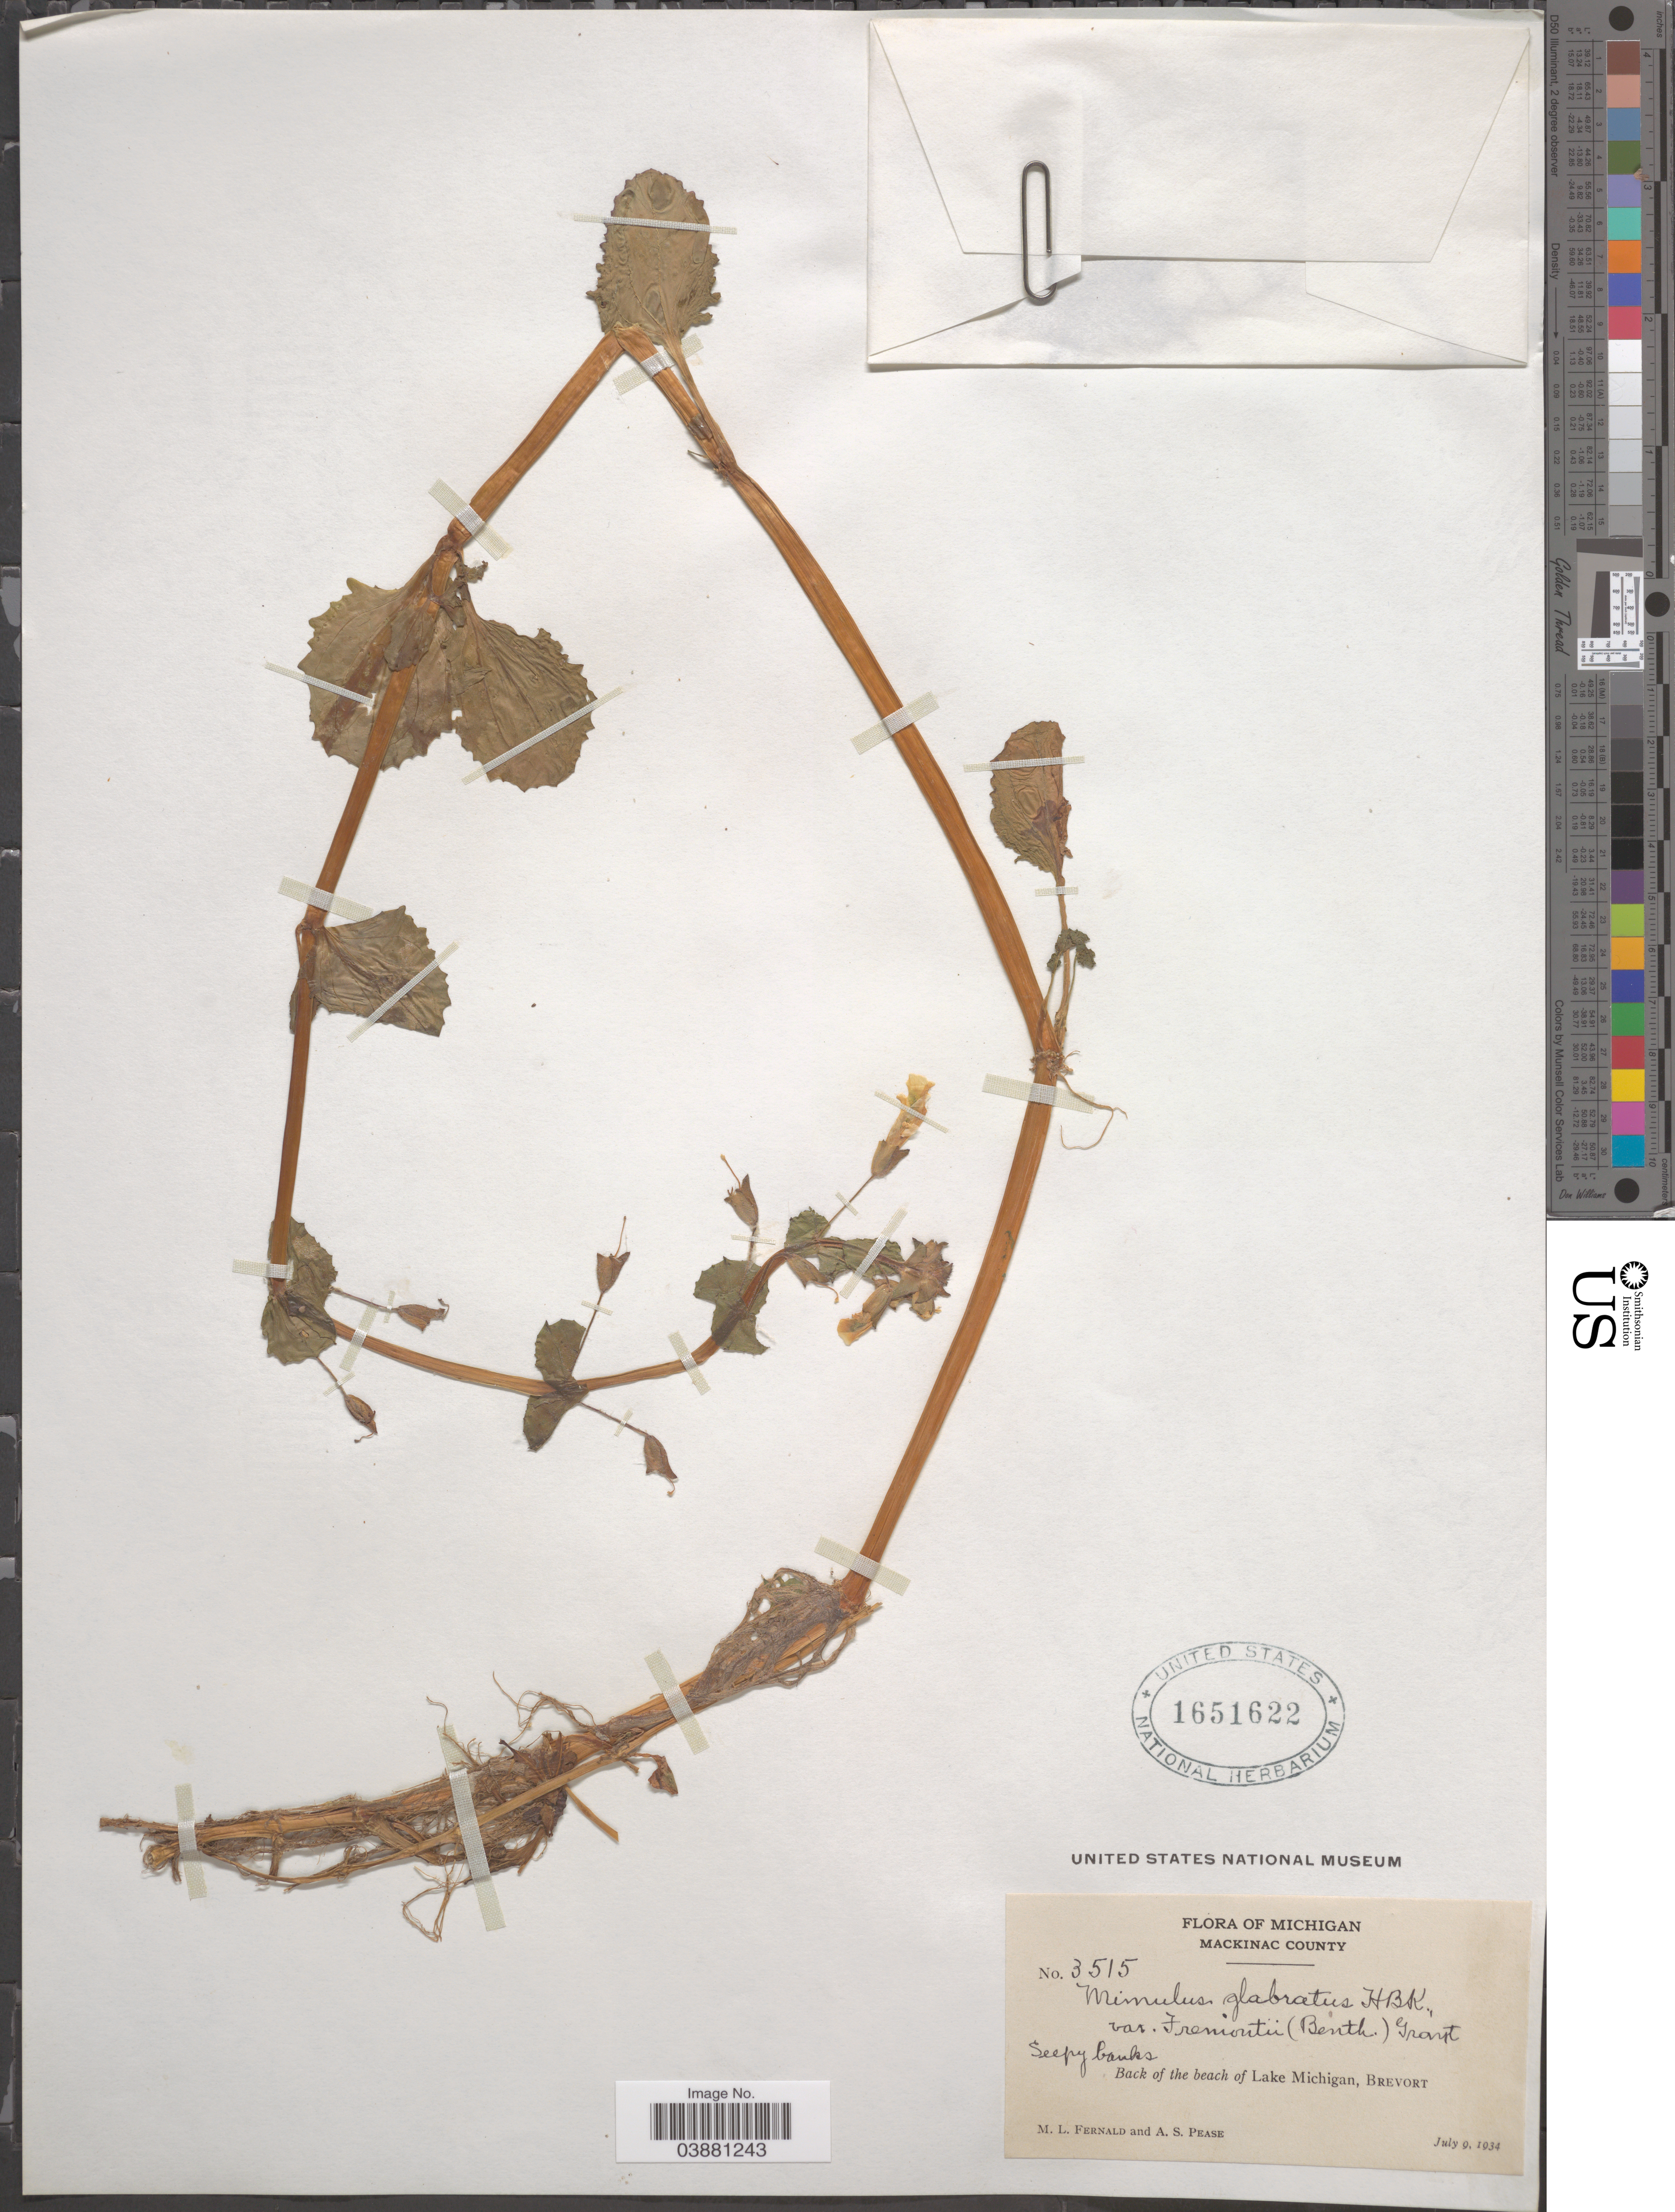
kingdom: Plantae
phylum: Tracheophyta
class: Magnoliopsida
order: Lamiales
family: Phrymaceae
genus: Mimulus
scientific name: Mimulus glabratus var. fremontii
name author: Kunth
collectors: M. L. Fernald & A. S. Pease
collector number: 3515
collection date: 1934-07-09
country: United States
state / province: Michigan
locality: Mackinac County. Back of the beach of Lake Michigan, Brevort.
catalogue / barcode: US 1651622